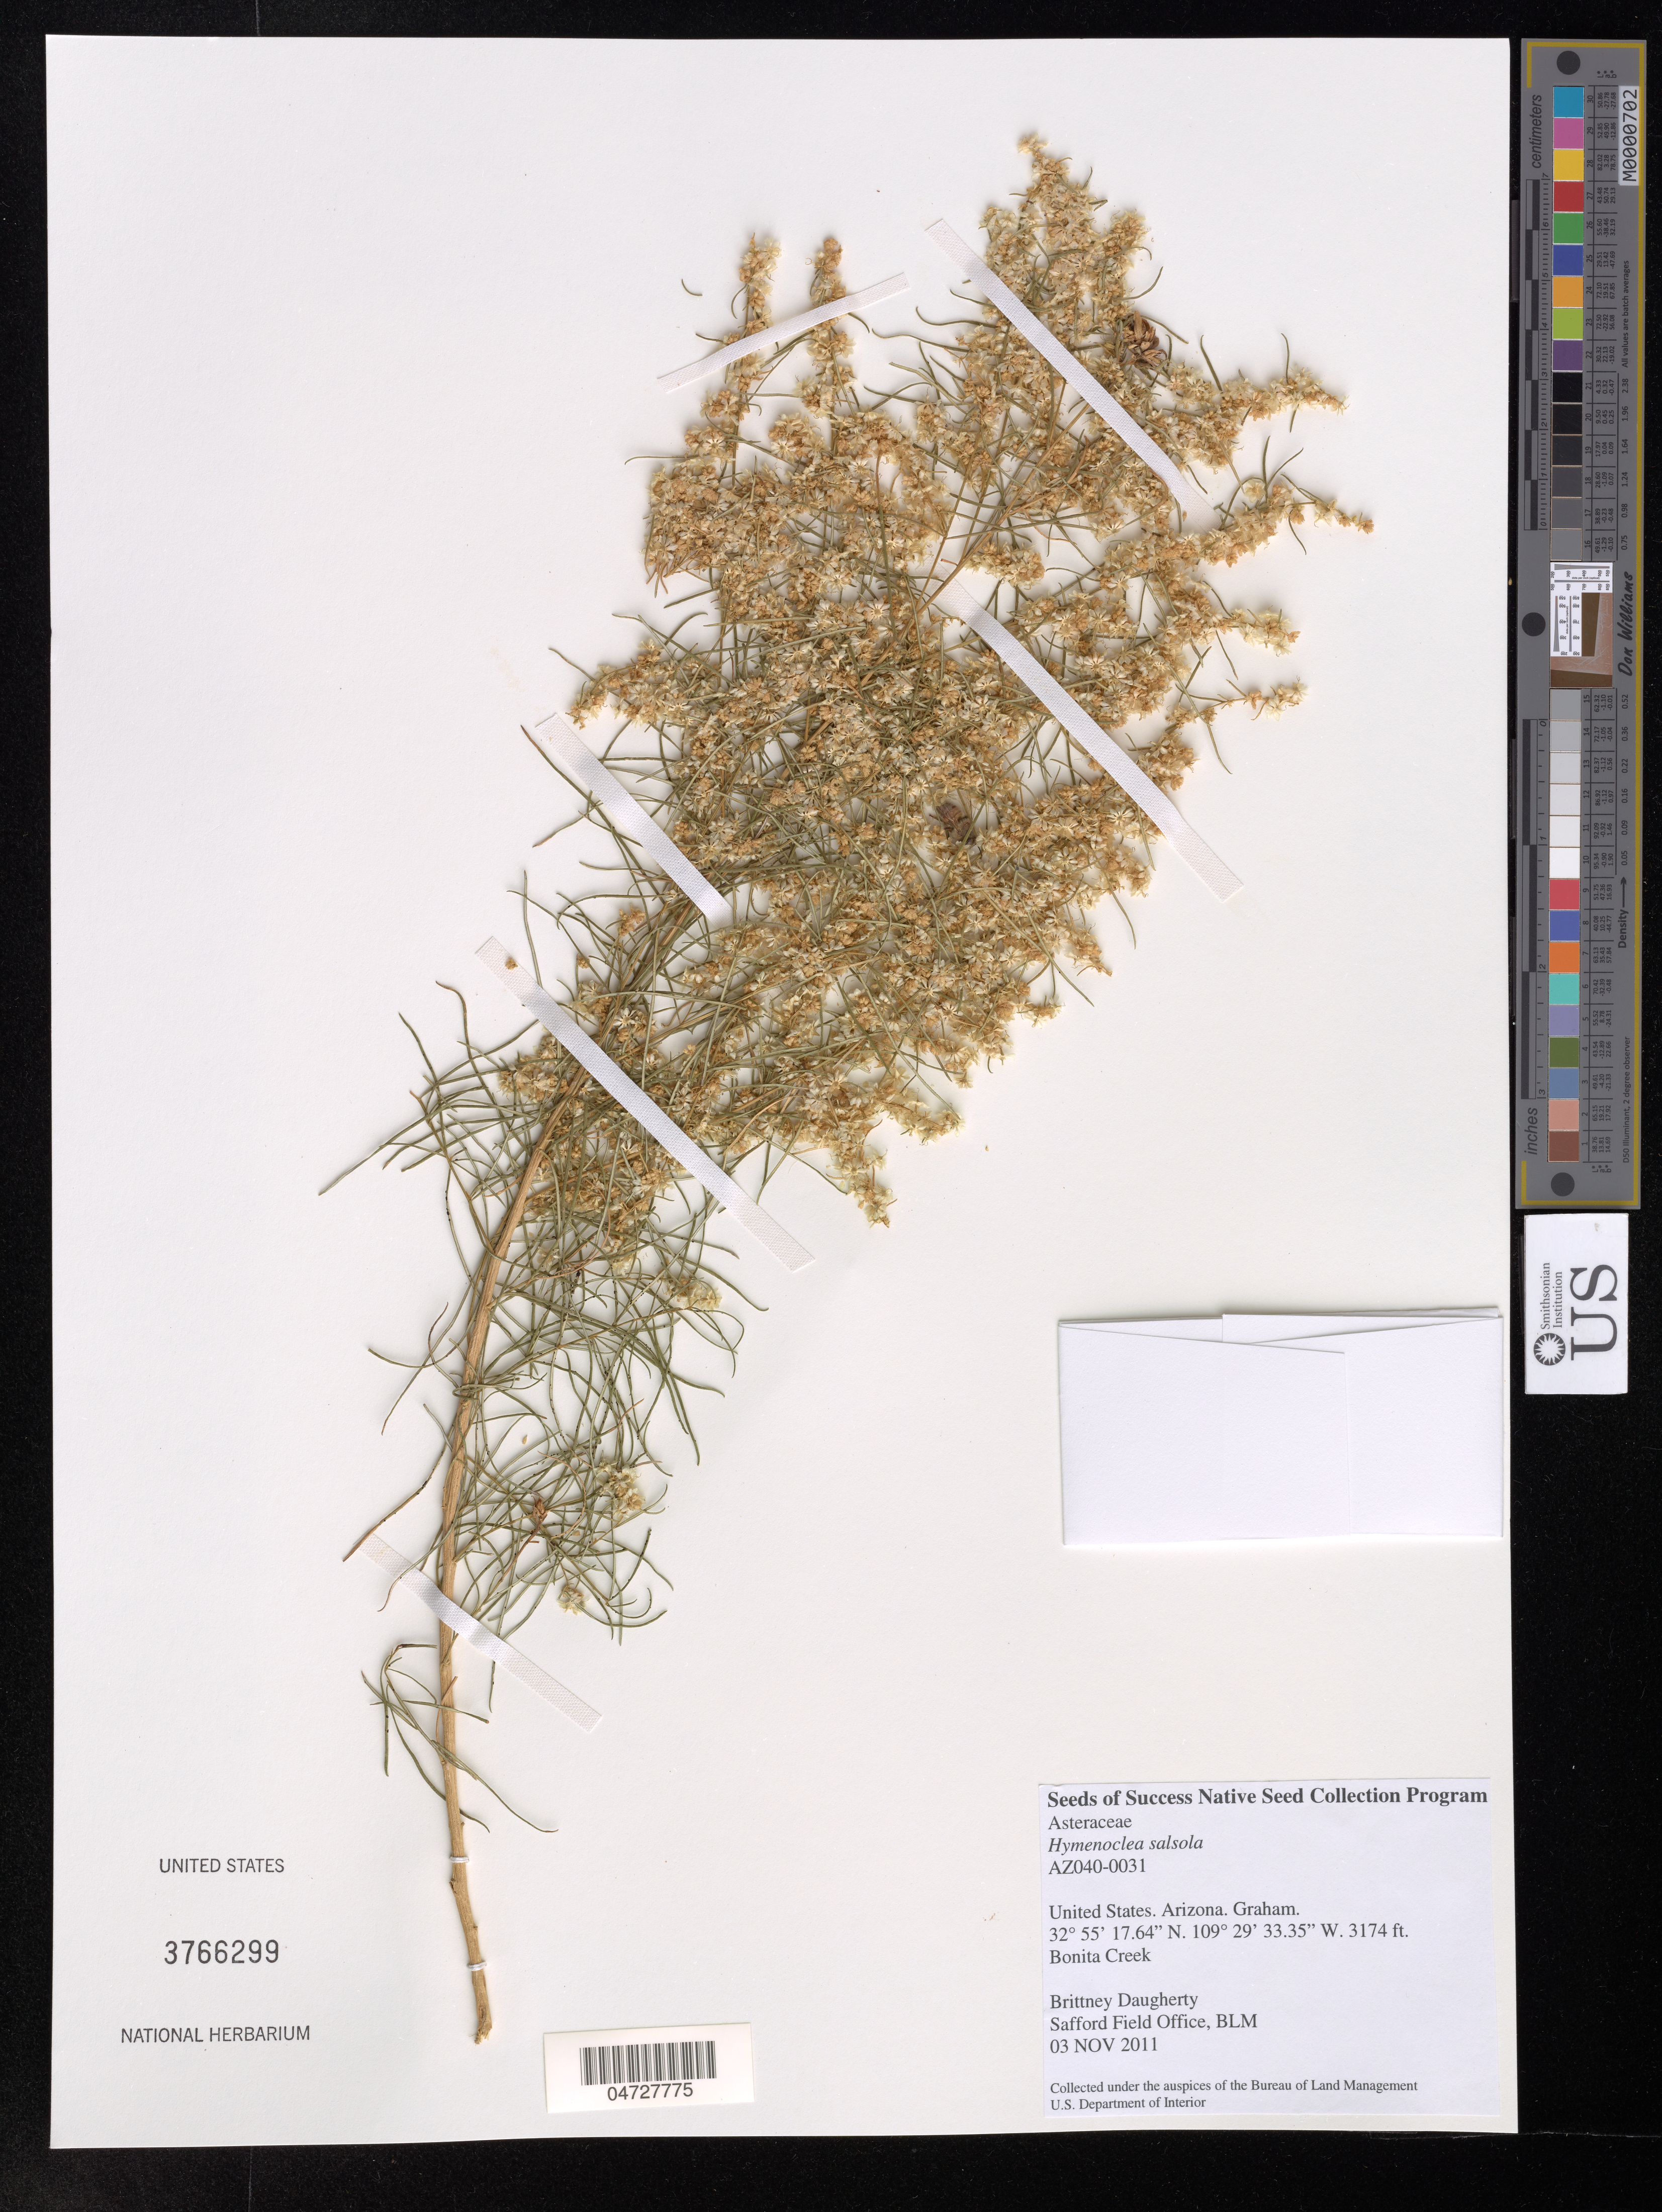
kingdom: Plantae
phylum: Tracheophyta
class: Magnoliopsida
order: Asterales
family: Asteraceae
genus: Hymenoclea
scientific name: Hymenoclea salsola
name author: Torr. & A. Gray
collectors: B. Daugherty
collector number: AZ040-0031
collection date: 2011-11-03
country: United States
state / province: Arizona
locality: Graham, Bonita Creek.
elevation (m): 967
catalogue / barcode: US 3766299